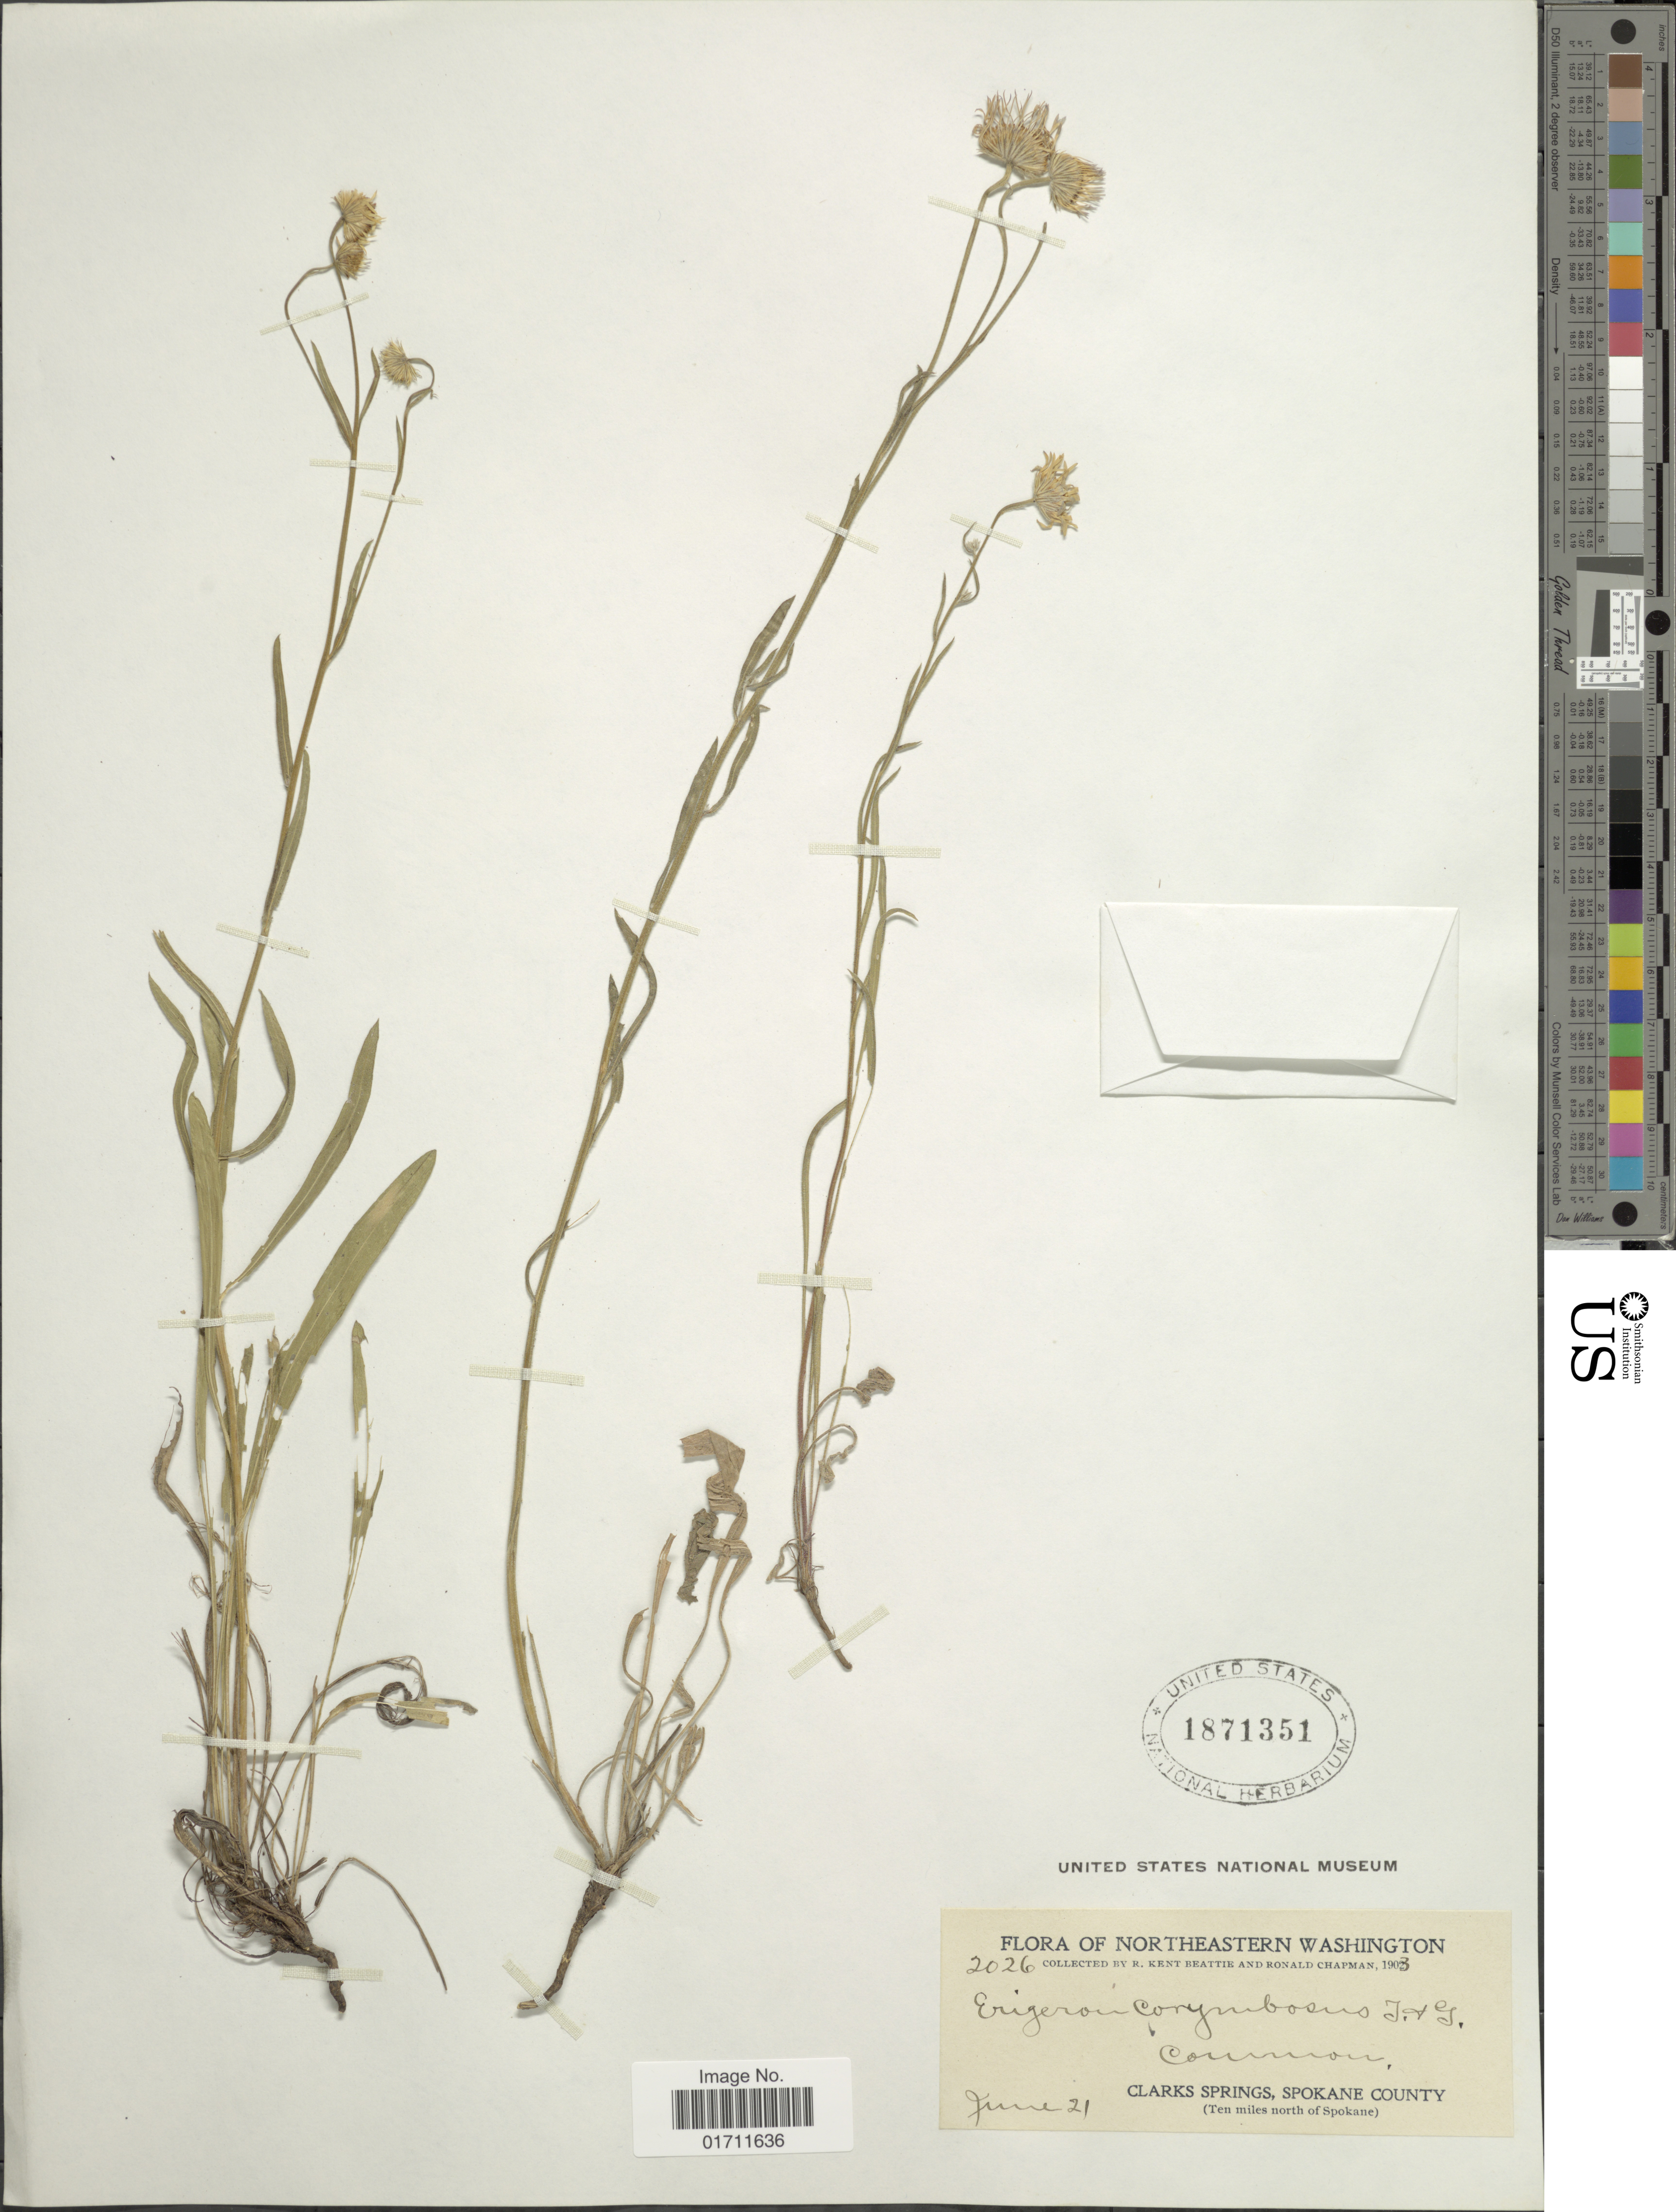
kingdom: Plantae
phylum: Tracheophyta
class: Magnoliopsida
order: Asterales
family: Asteraceae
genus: Erigeron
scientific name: Erigeron corymbosus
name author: Nutt.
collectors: R. K. Beattie & R. Chapman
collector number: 2026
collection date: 1903-06-21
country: United States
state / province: Washington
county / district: Spokane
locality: Northeastern Washington, Common, Clarks Springs, spokane County (Ten miles north of Spokane)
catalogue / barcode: US 1871351